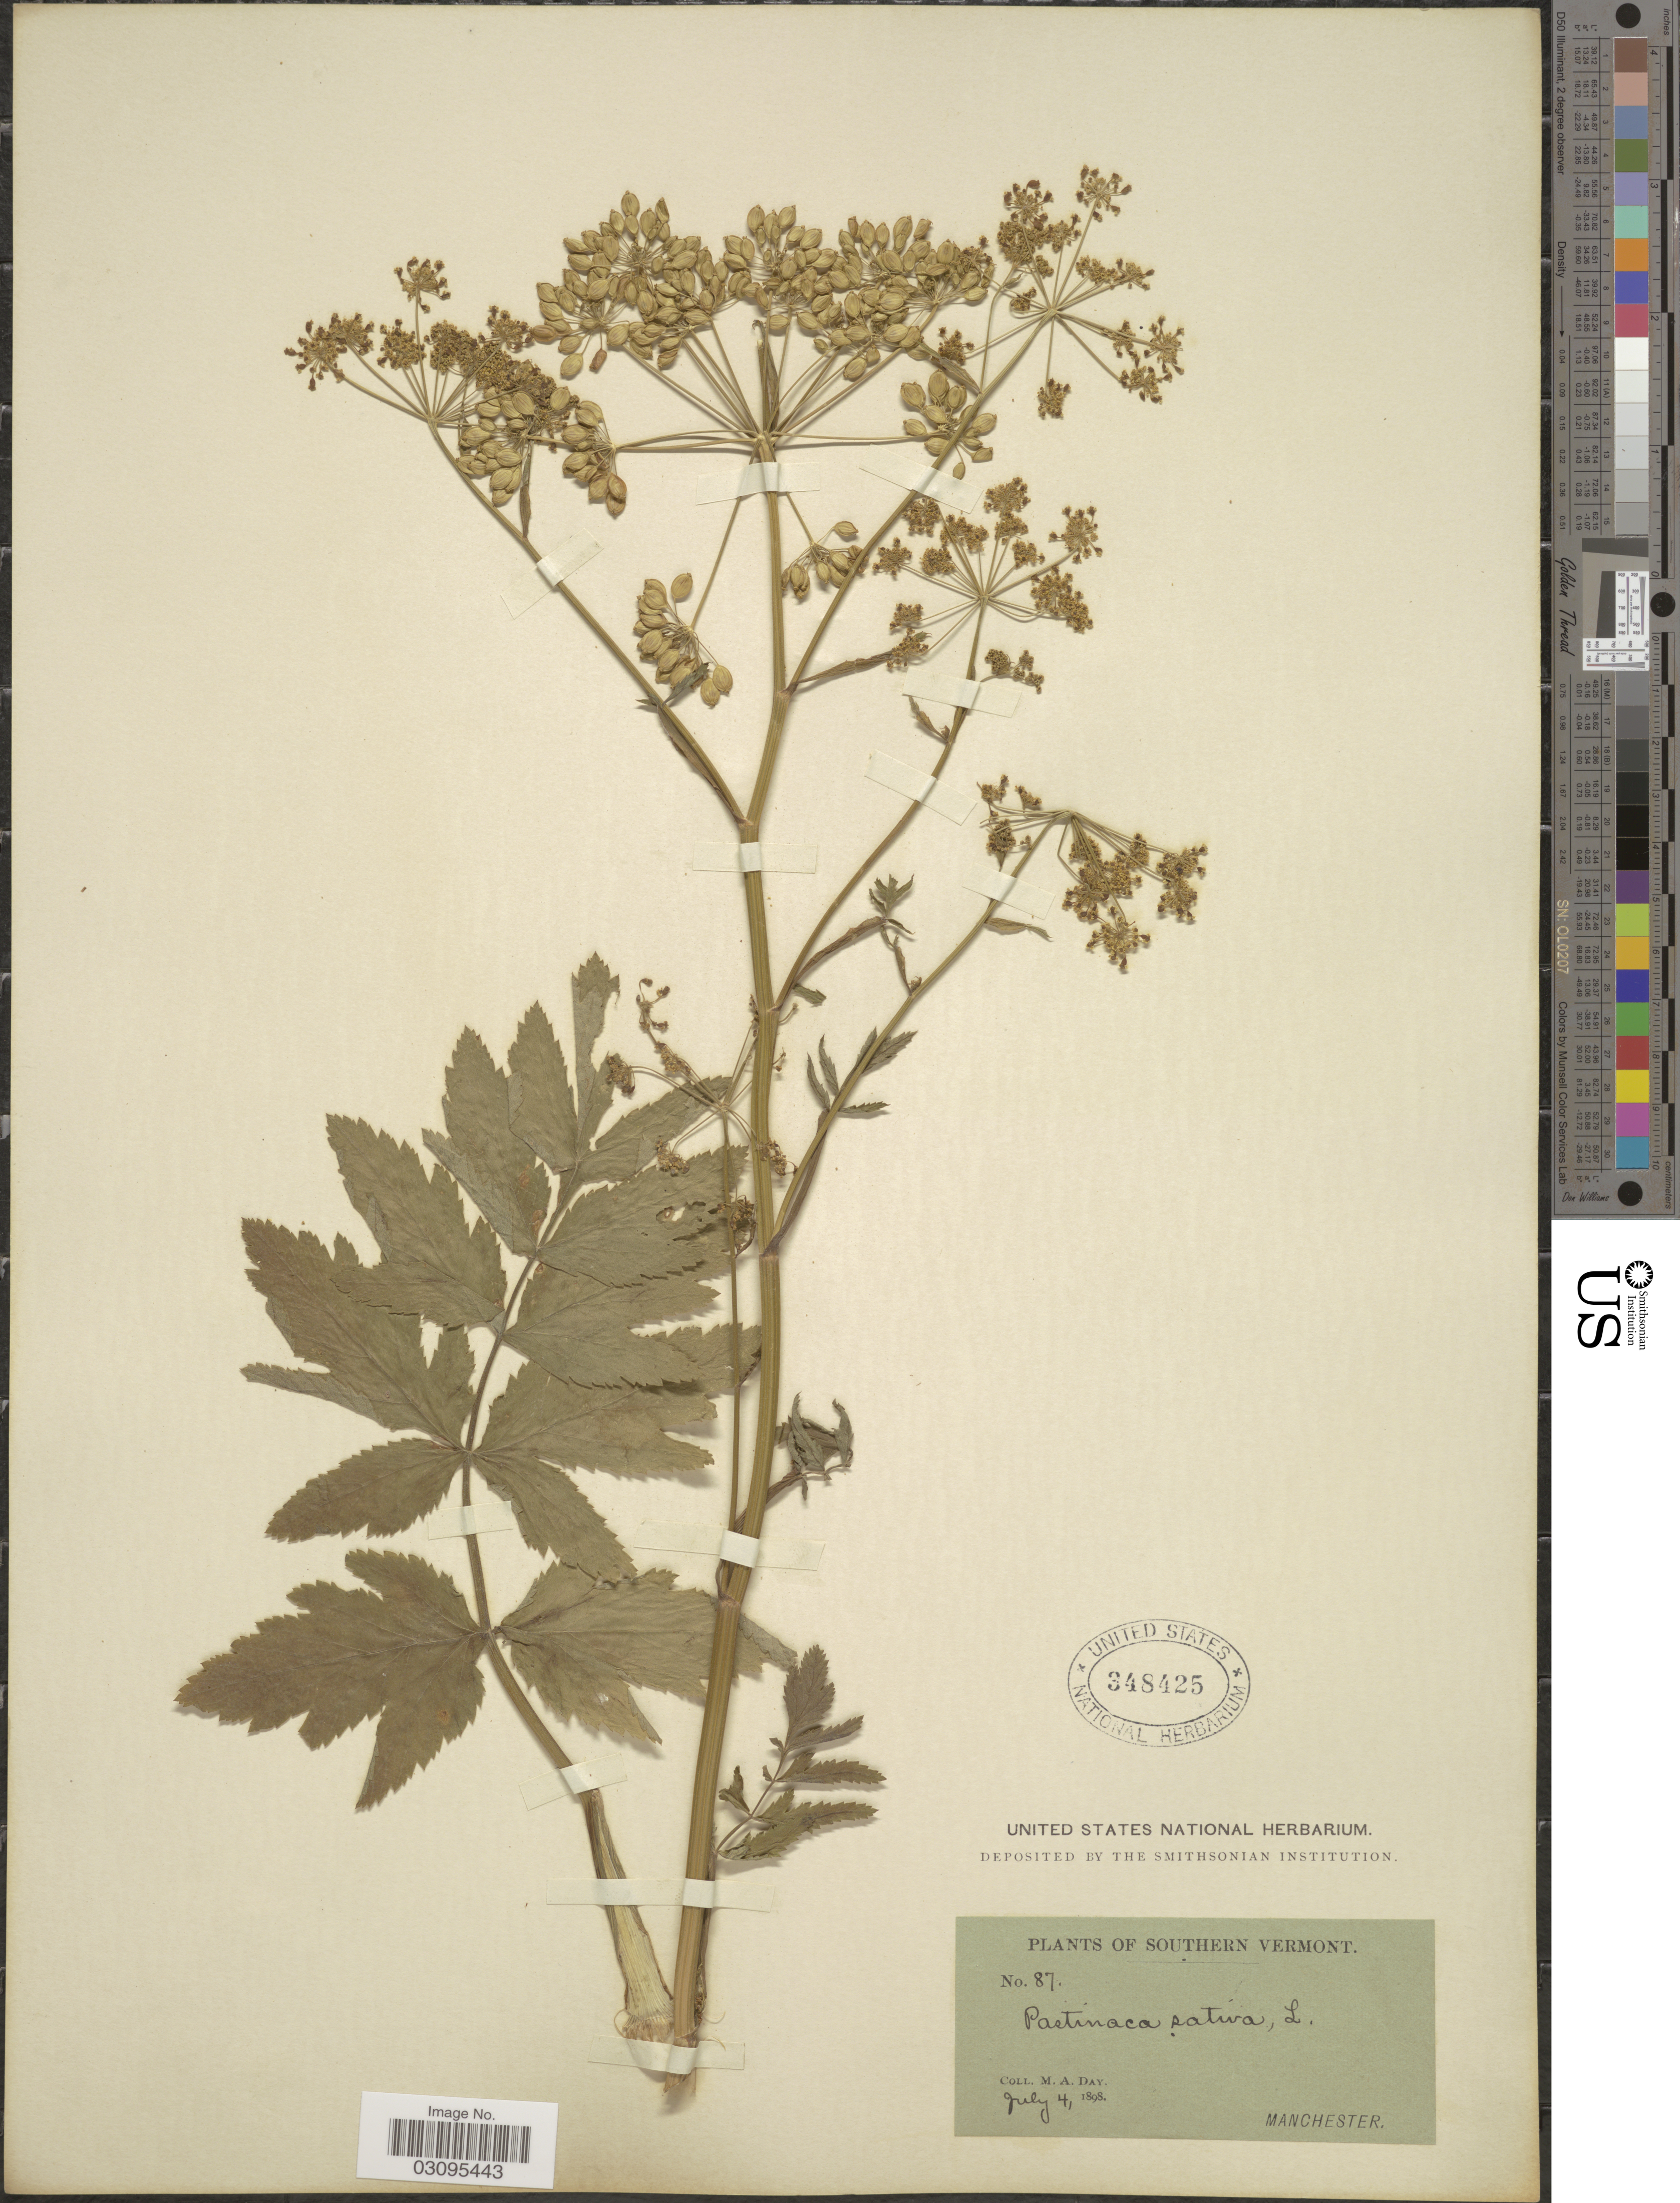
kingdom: Plantae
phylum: Tracheophyta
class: Magnoliopsida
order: Apiales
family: Apiaceae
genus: Pastinaca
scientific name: Pastinaca sativa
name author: L.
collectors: M. Day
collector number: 87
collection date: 1898-07-04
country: United States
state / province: Vermont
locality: Southern Vermont, Manchester.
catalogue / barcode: US 348425